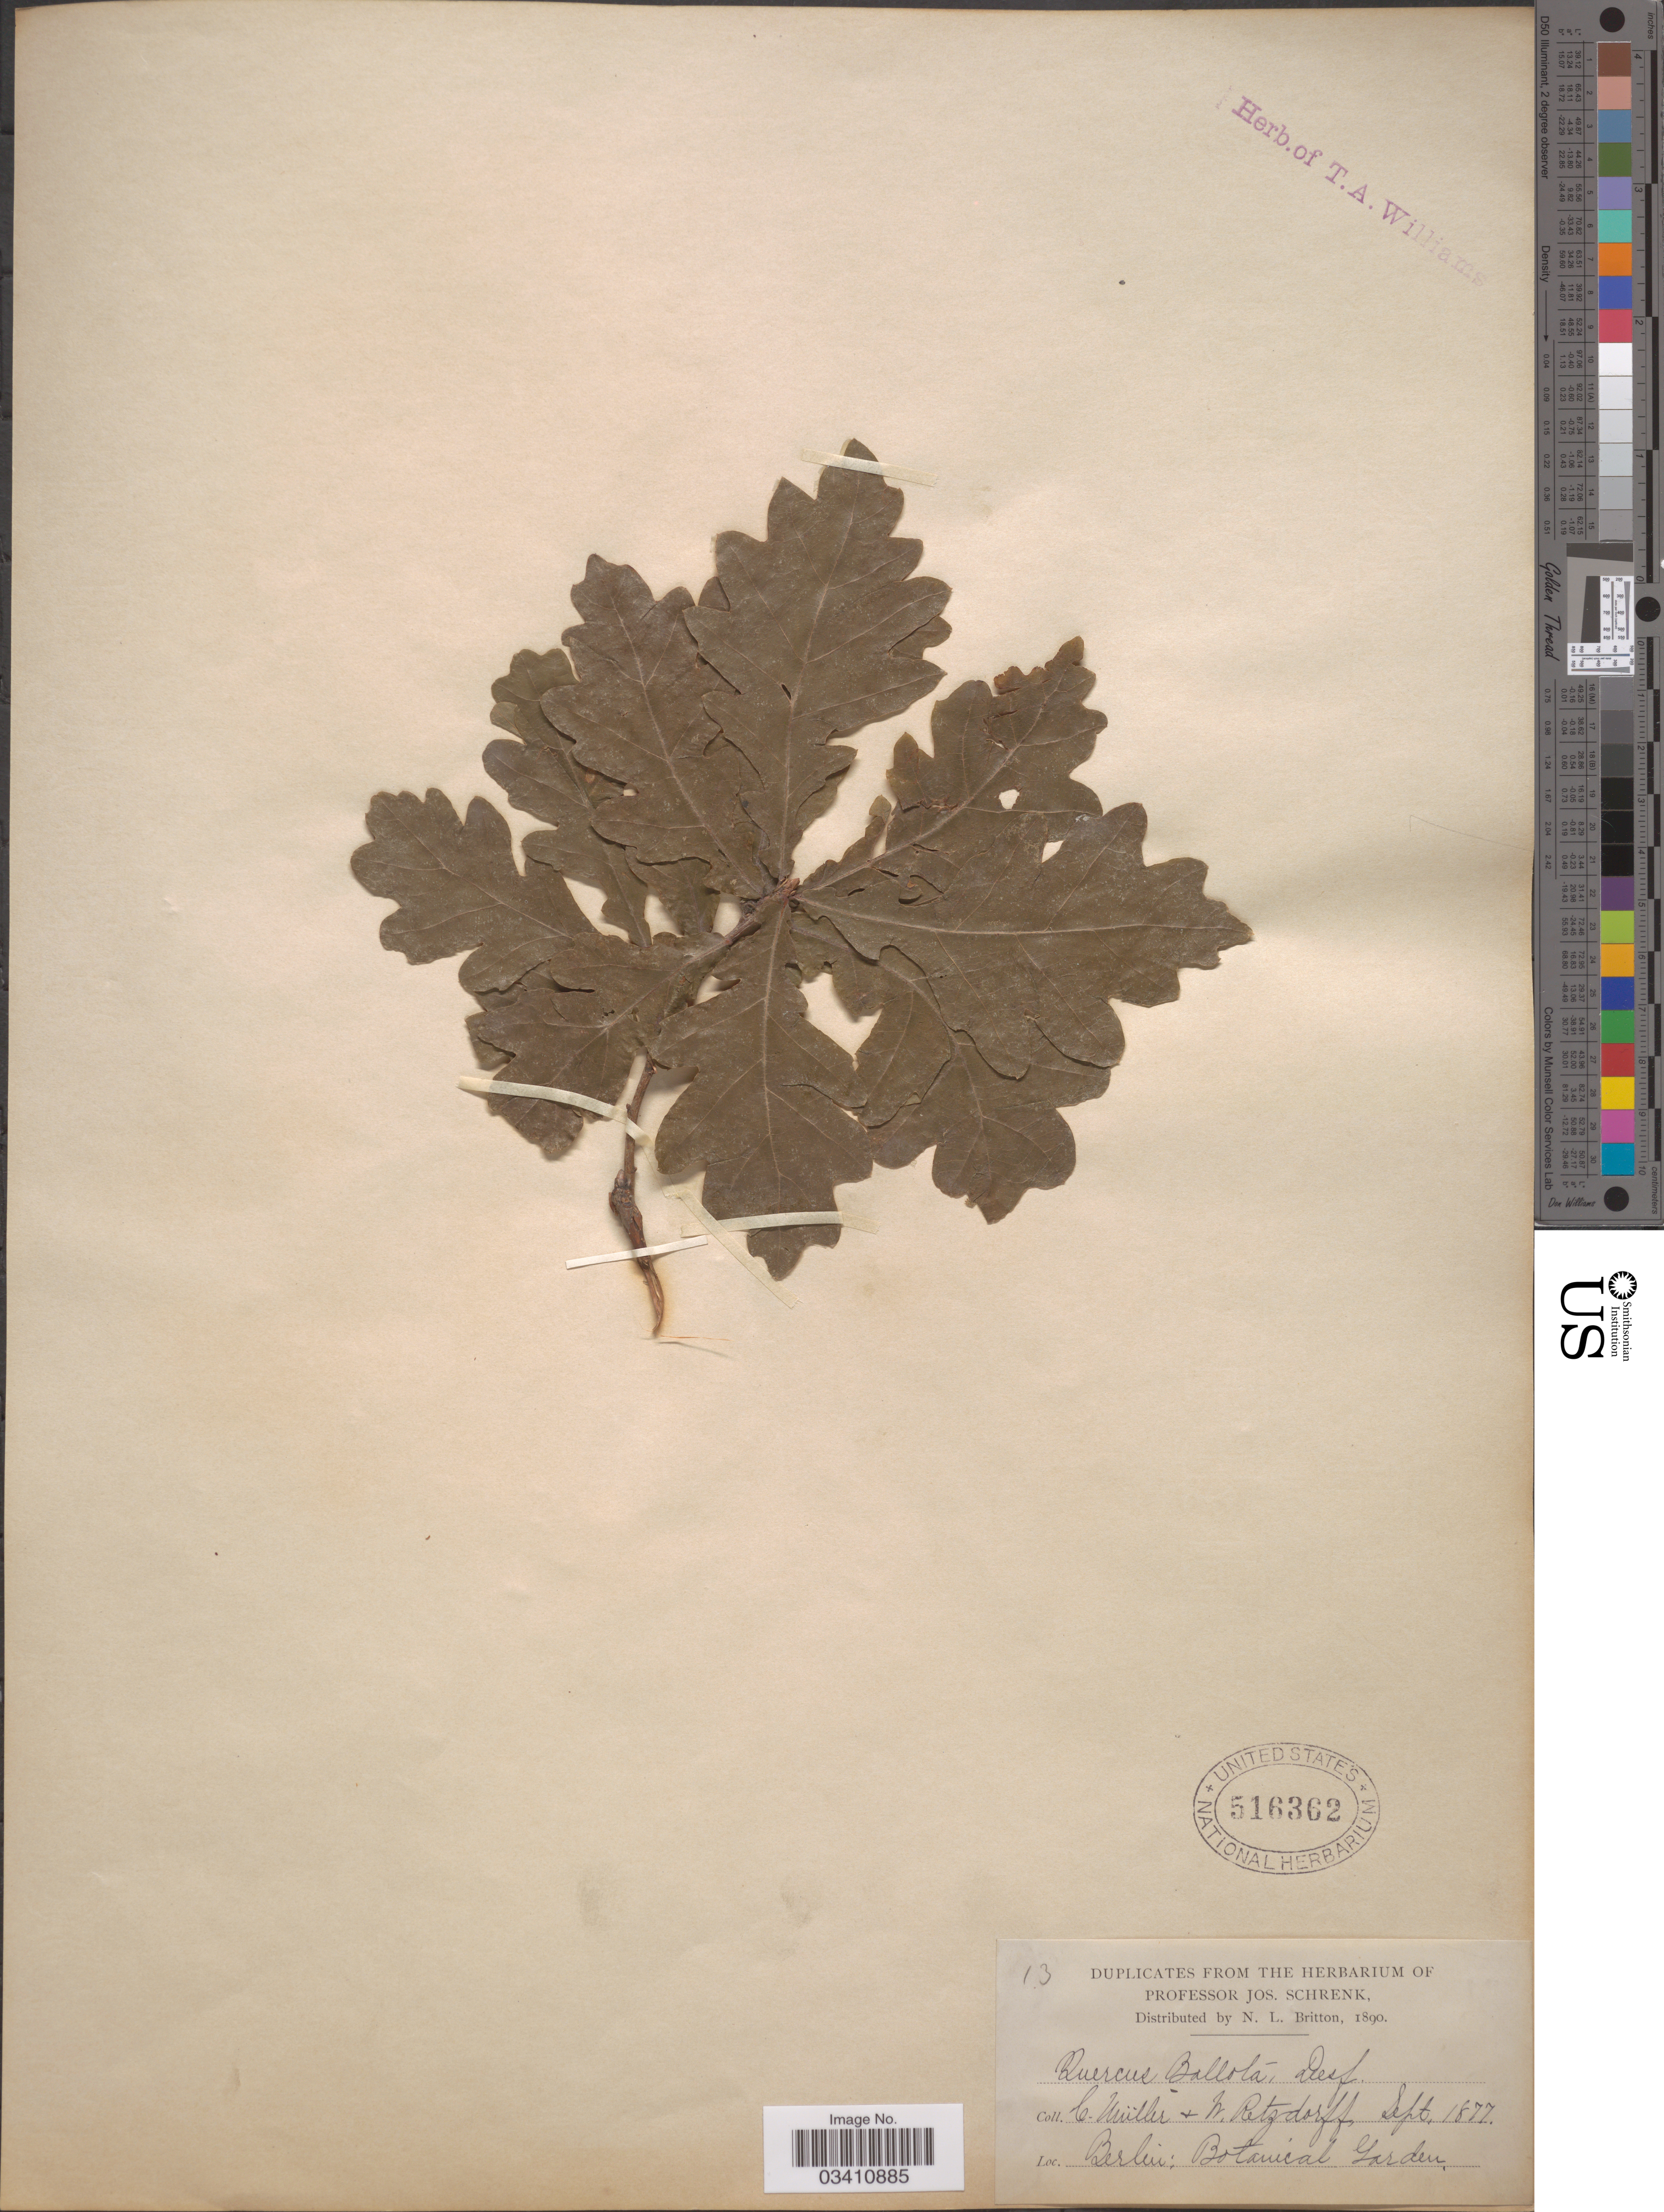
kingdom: Plantae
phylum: Tracheophyta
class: Magnoliopsida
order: Fagales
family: Fagaceae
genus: Quercus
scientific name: Quercus ballota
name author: Desf.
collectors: C. Müller & W. Retzdorff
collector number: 13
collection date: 1877-09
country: Germany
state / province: Berlin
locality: Botanical Garden.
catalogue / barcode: US 516362